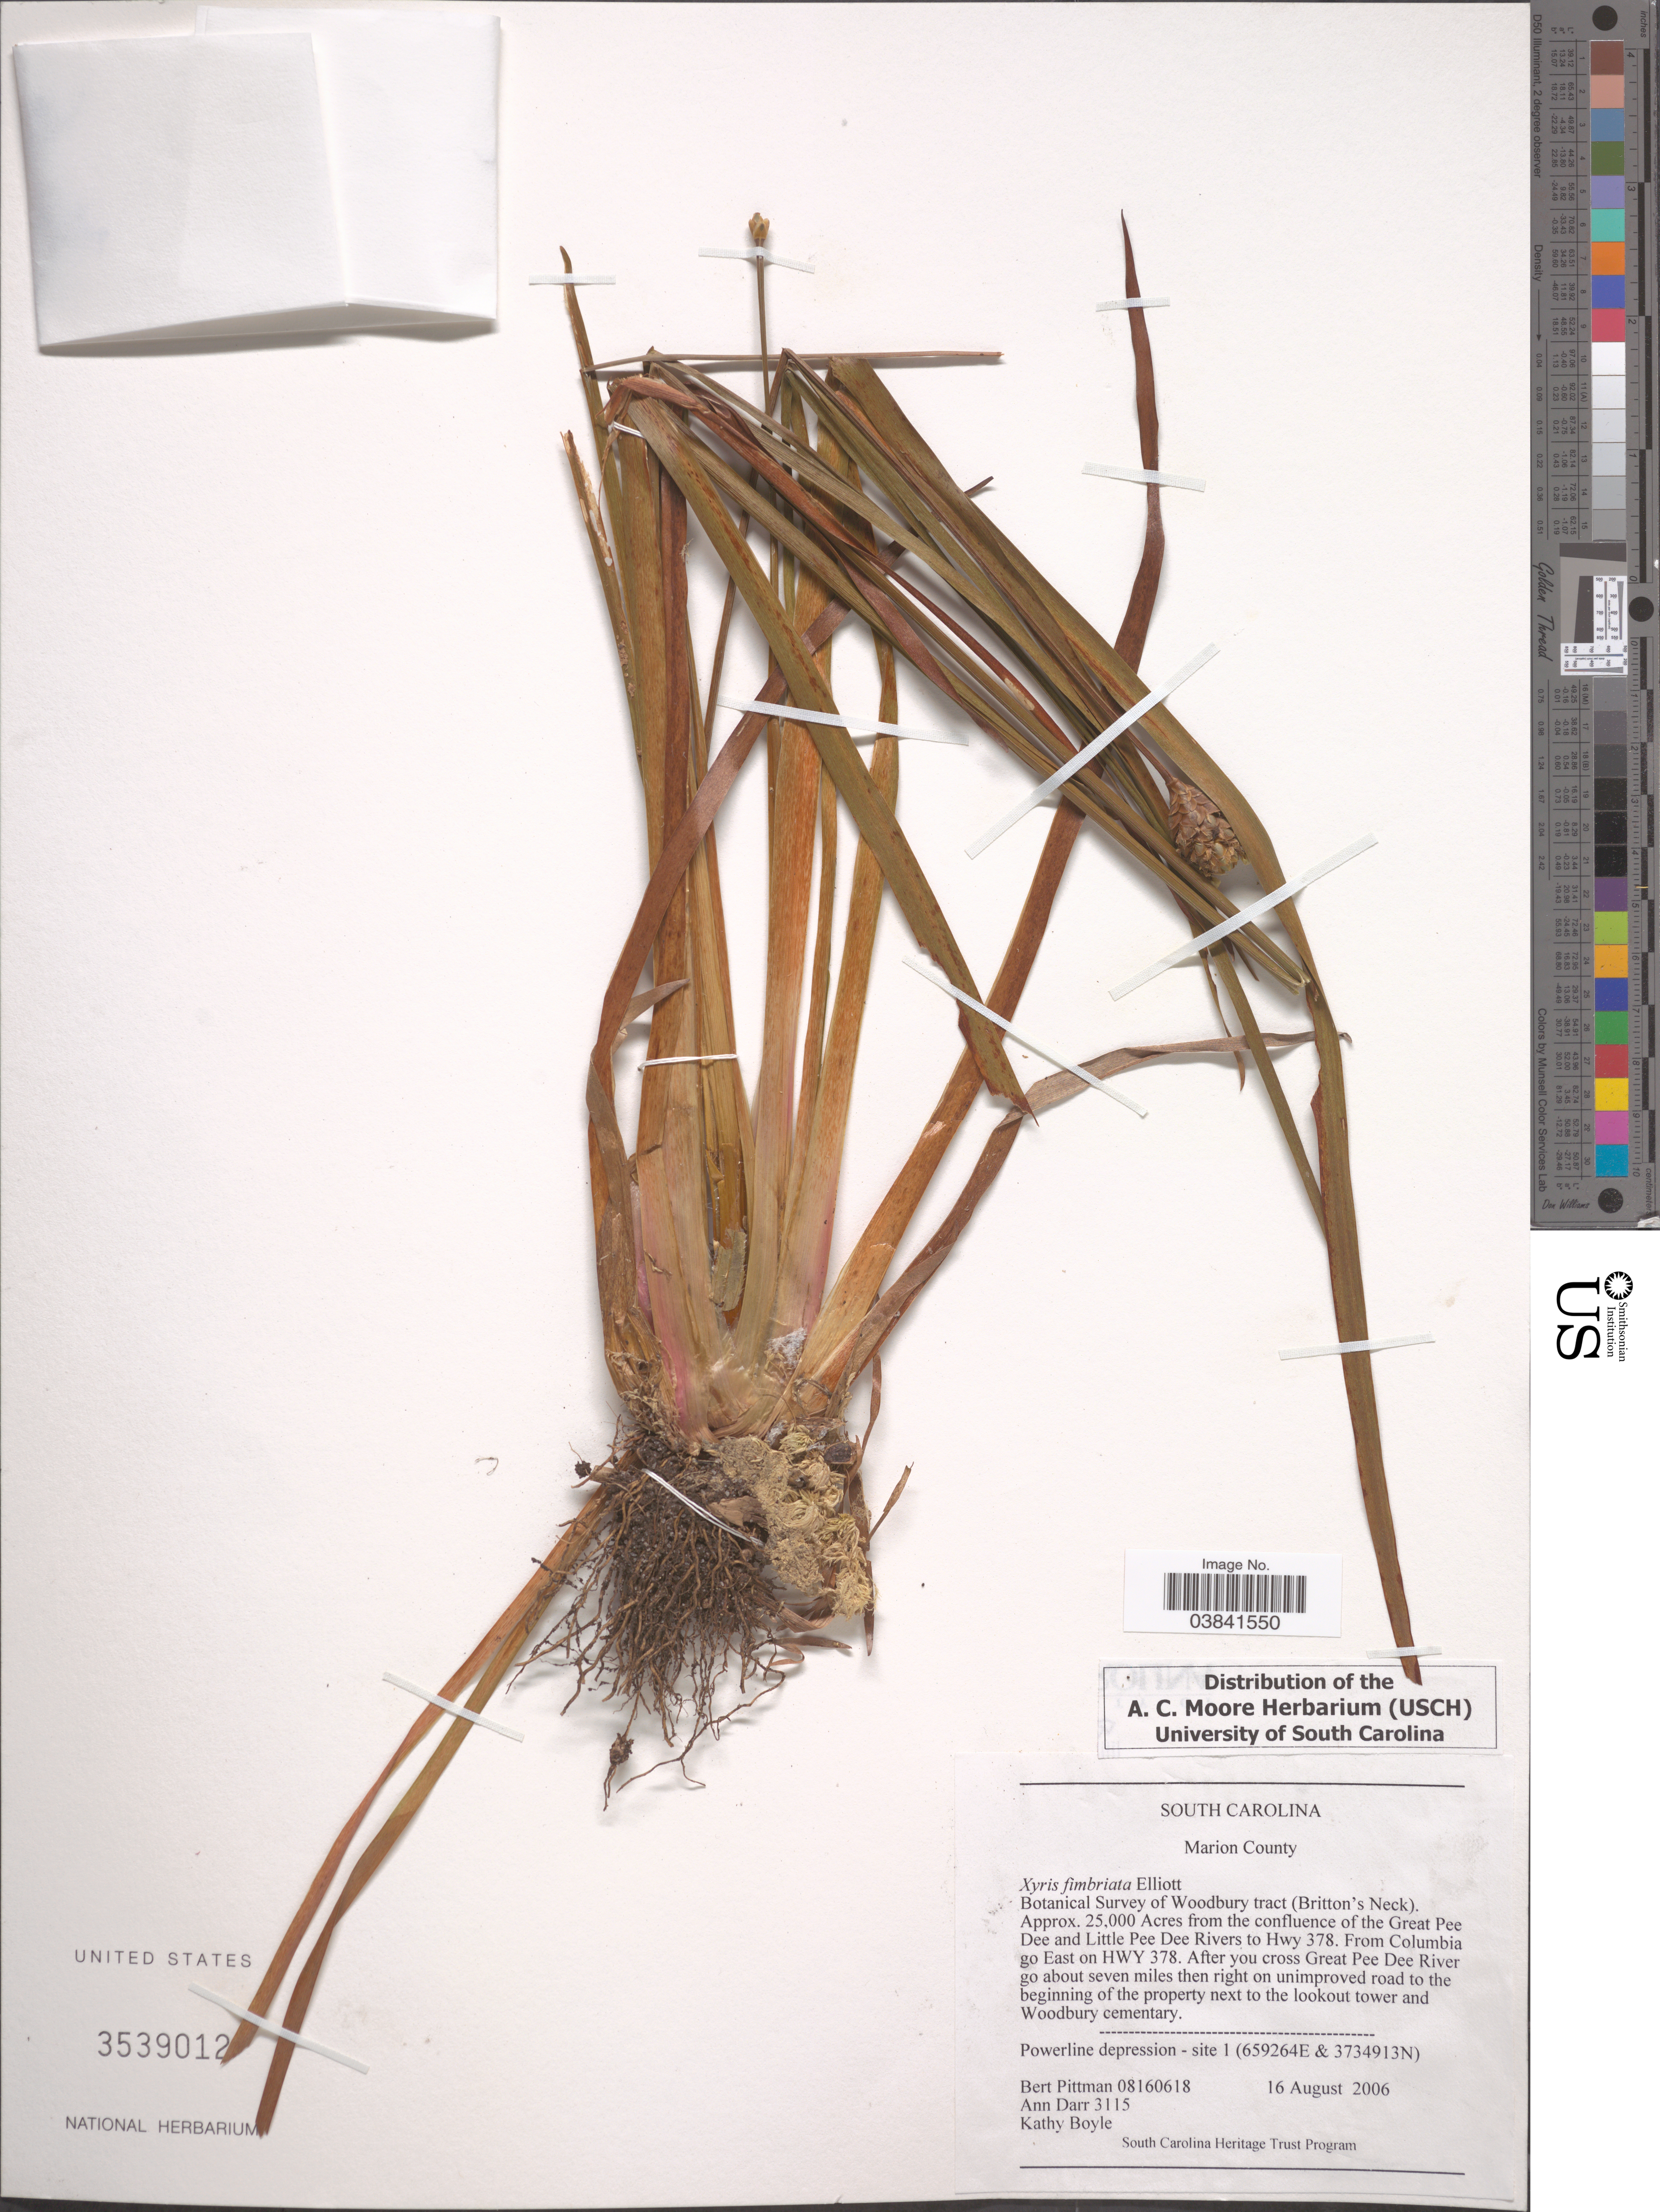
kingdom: Plantae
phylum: Tracheophyta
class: Liliopsida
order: Poales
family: Xyridaceae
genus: Xyris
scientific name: Xyris fimbriata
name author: Elliott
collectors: B. Pittman, A. Darr & K. Boyle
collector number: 08160618/3115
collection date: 2006-08-16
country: United States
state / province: South Carolina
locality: Marion County. Botanical Survey of Woodbury tract (Britton's Neck). Approx. 25.000 Acres from the confluence of the Great Pee Dee and Little Pee Dee Rivers to Hwy 378. From Columbia go East on HWY 378. After you cross Great Pee Dee River go about seven miles then right on unimproved road to the beginning of the property next to the lookout tower and Woodbury cemetery. Powerline depression - site 1.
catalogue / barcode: US 3539012